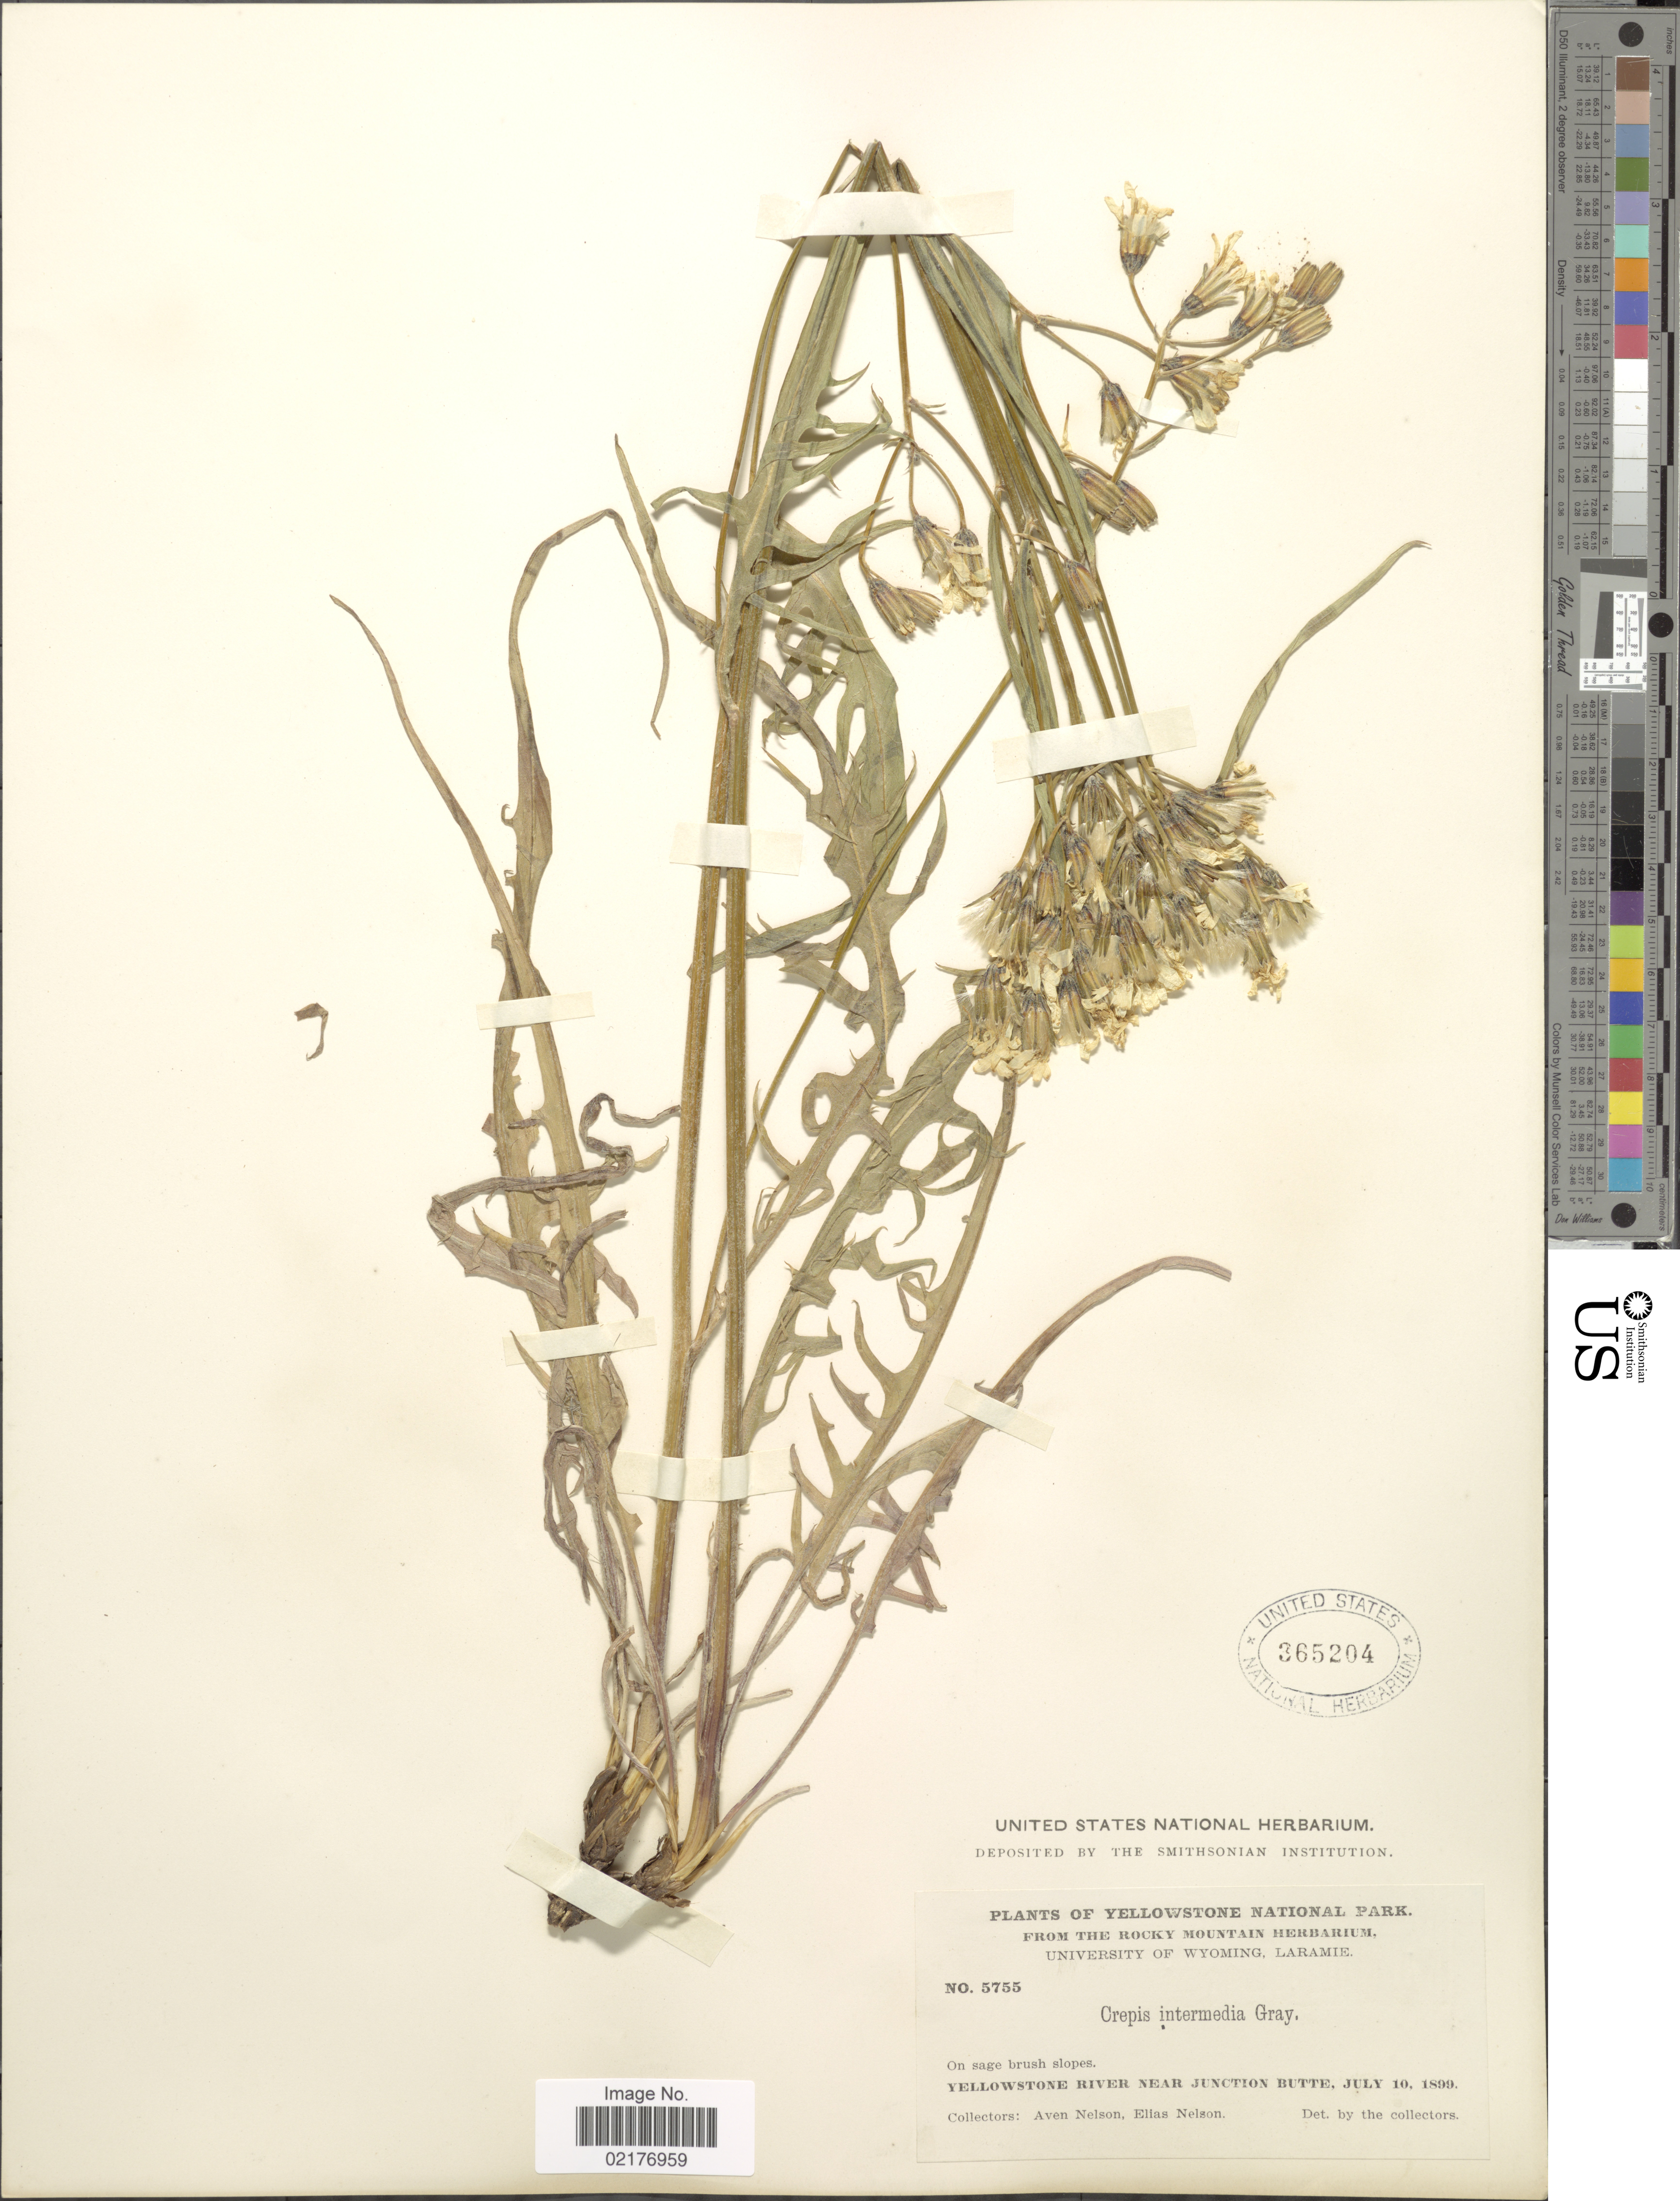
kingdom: Plantae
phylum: Tracheophyta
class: Magnoliopsida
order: Asterales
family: Asteraceae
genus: Crepis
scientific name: Crepis intermedia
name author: A. Gray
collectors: A. Nelson & E. Nelson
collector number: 5755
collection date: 1888-07-10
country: United States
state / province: Wyoming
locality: Yellowstone National Park, Yellowstone River Near Junction Butte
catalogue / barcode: US 365204